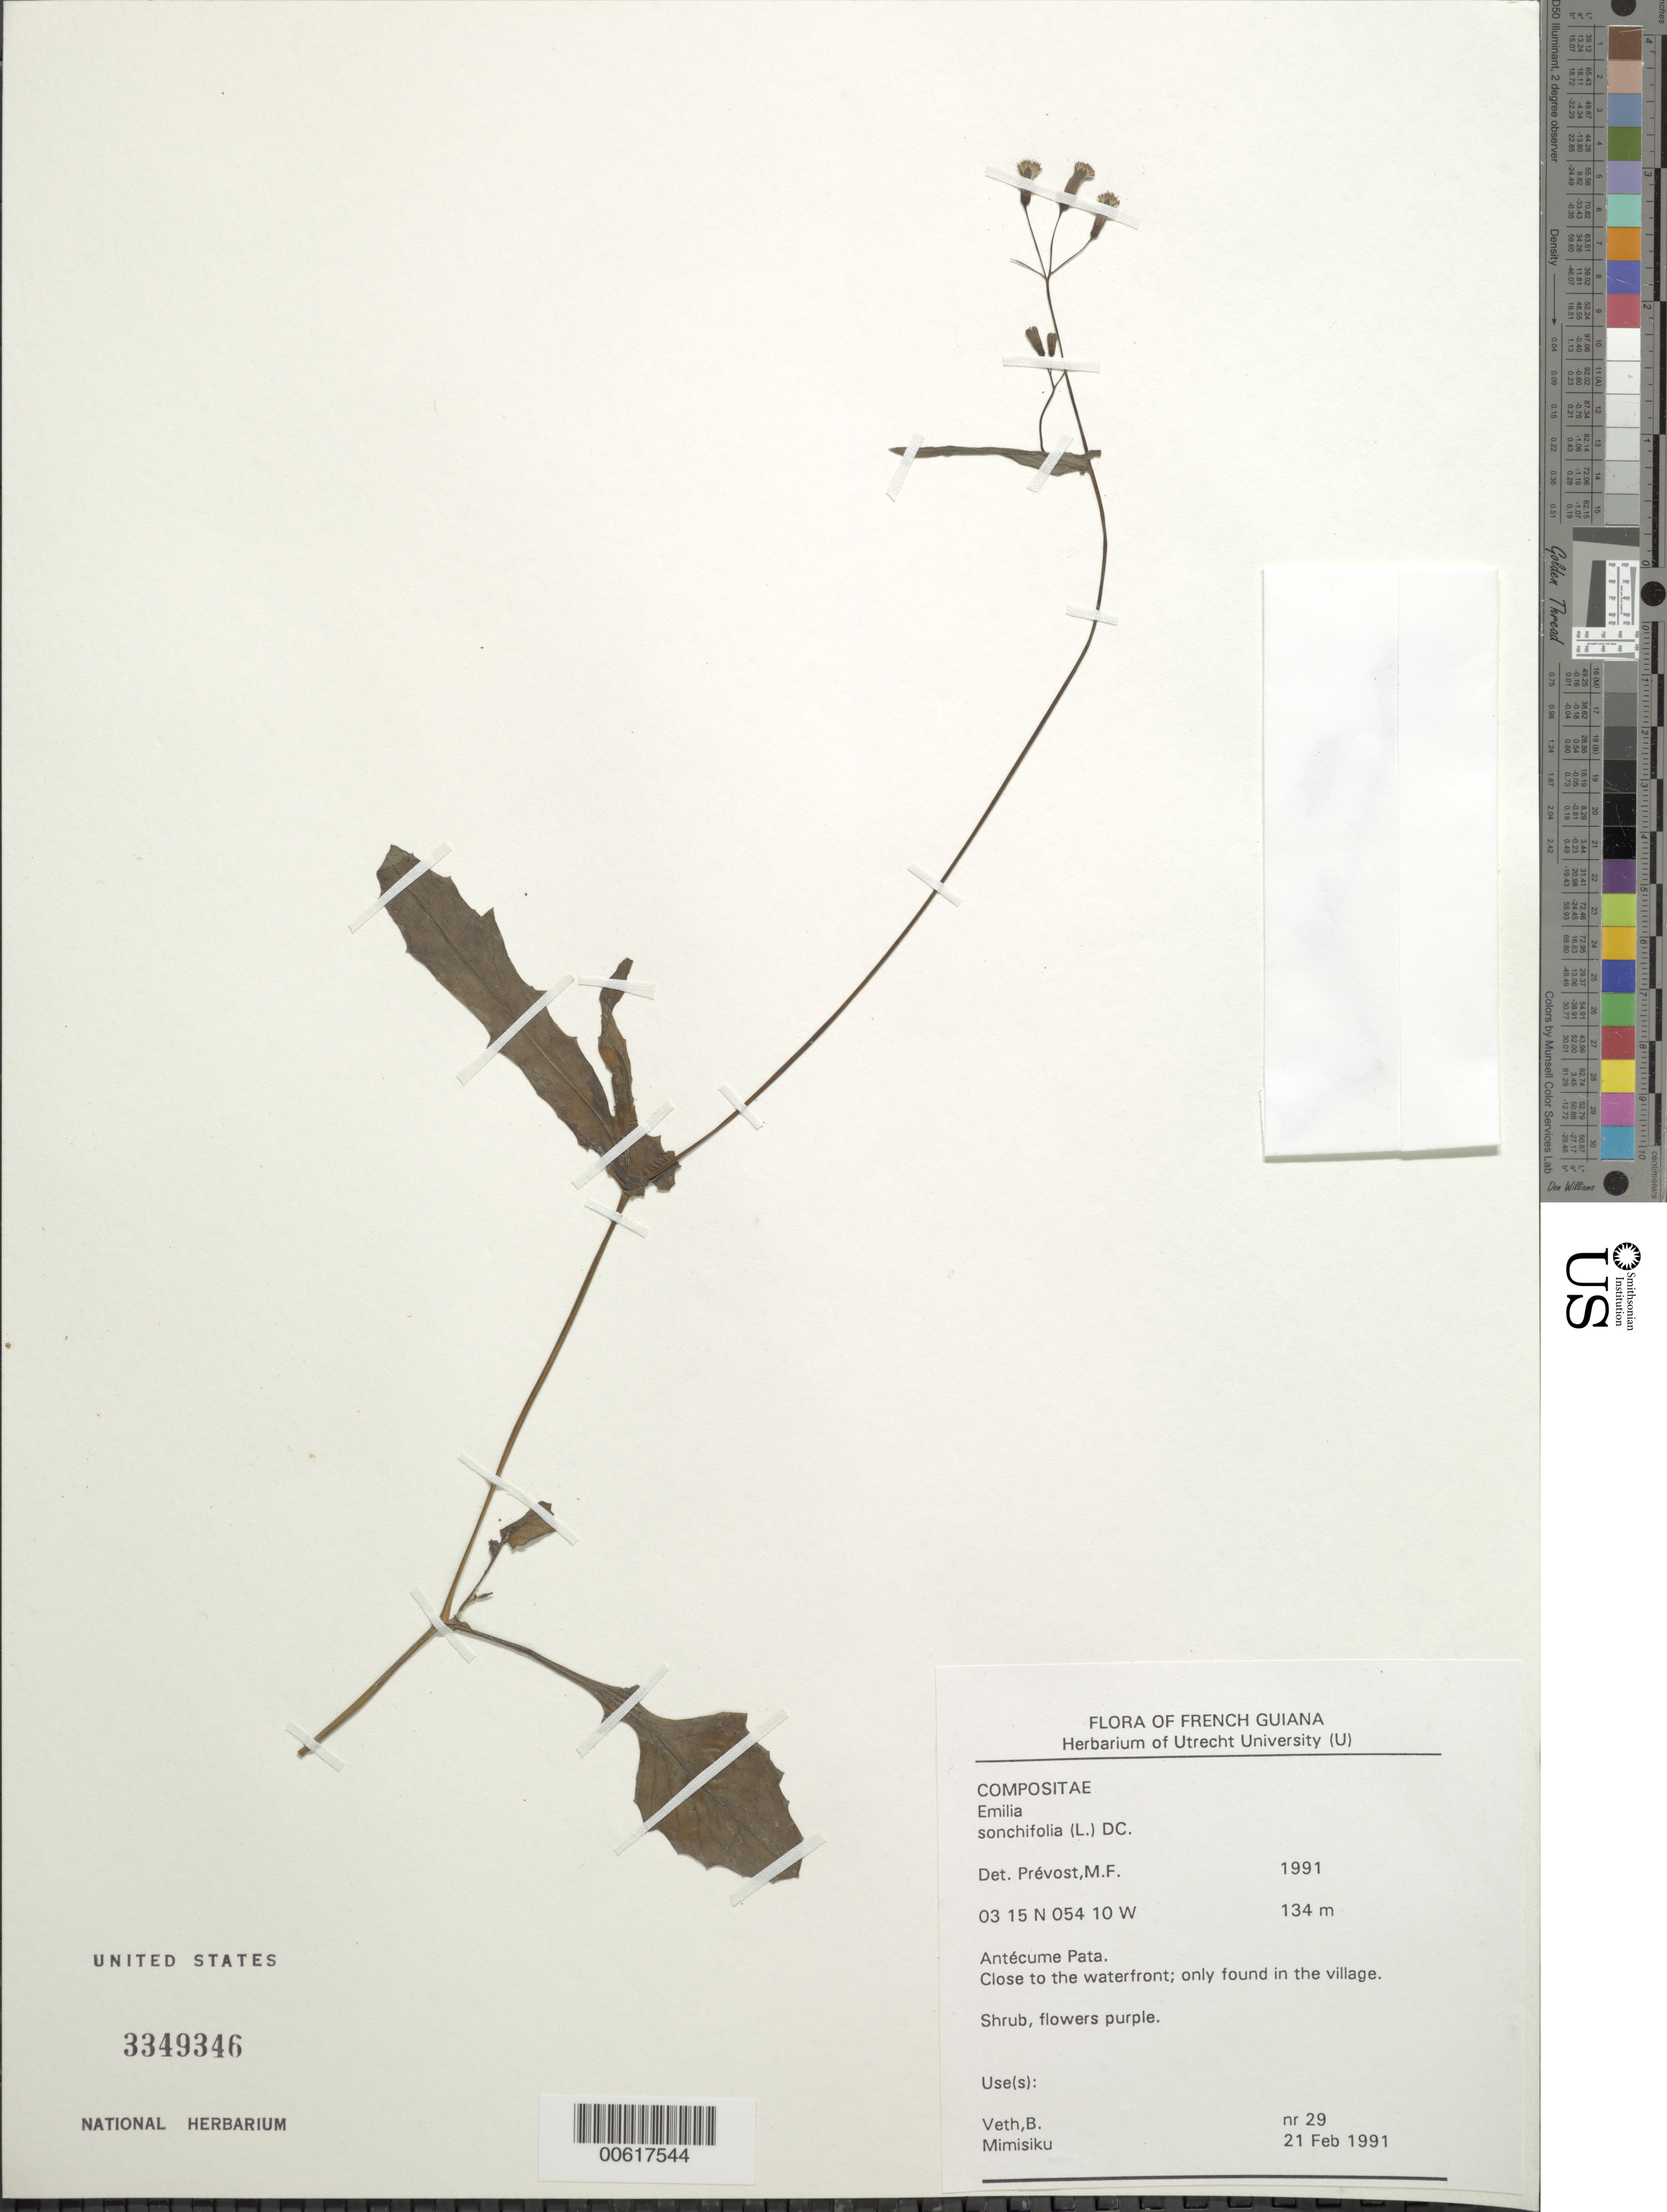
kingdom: Plantae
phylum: Tracheophyta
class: Magnoliopsida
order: Asterales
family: Asteraceae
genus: Emilia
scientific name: Emilia sonchifolia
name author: (L.) DC.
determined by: Prévost, M.-F.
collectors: B. Veth & -. Mimisiku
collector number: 29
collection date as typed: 21-Feb-91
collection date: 1991-02-21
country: French Guiana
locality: Antécume Pata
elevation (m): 134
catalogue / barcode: US 3349346